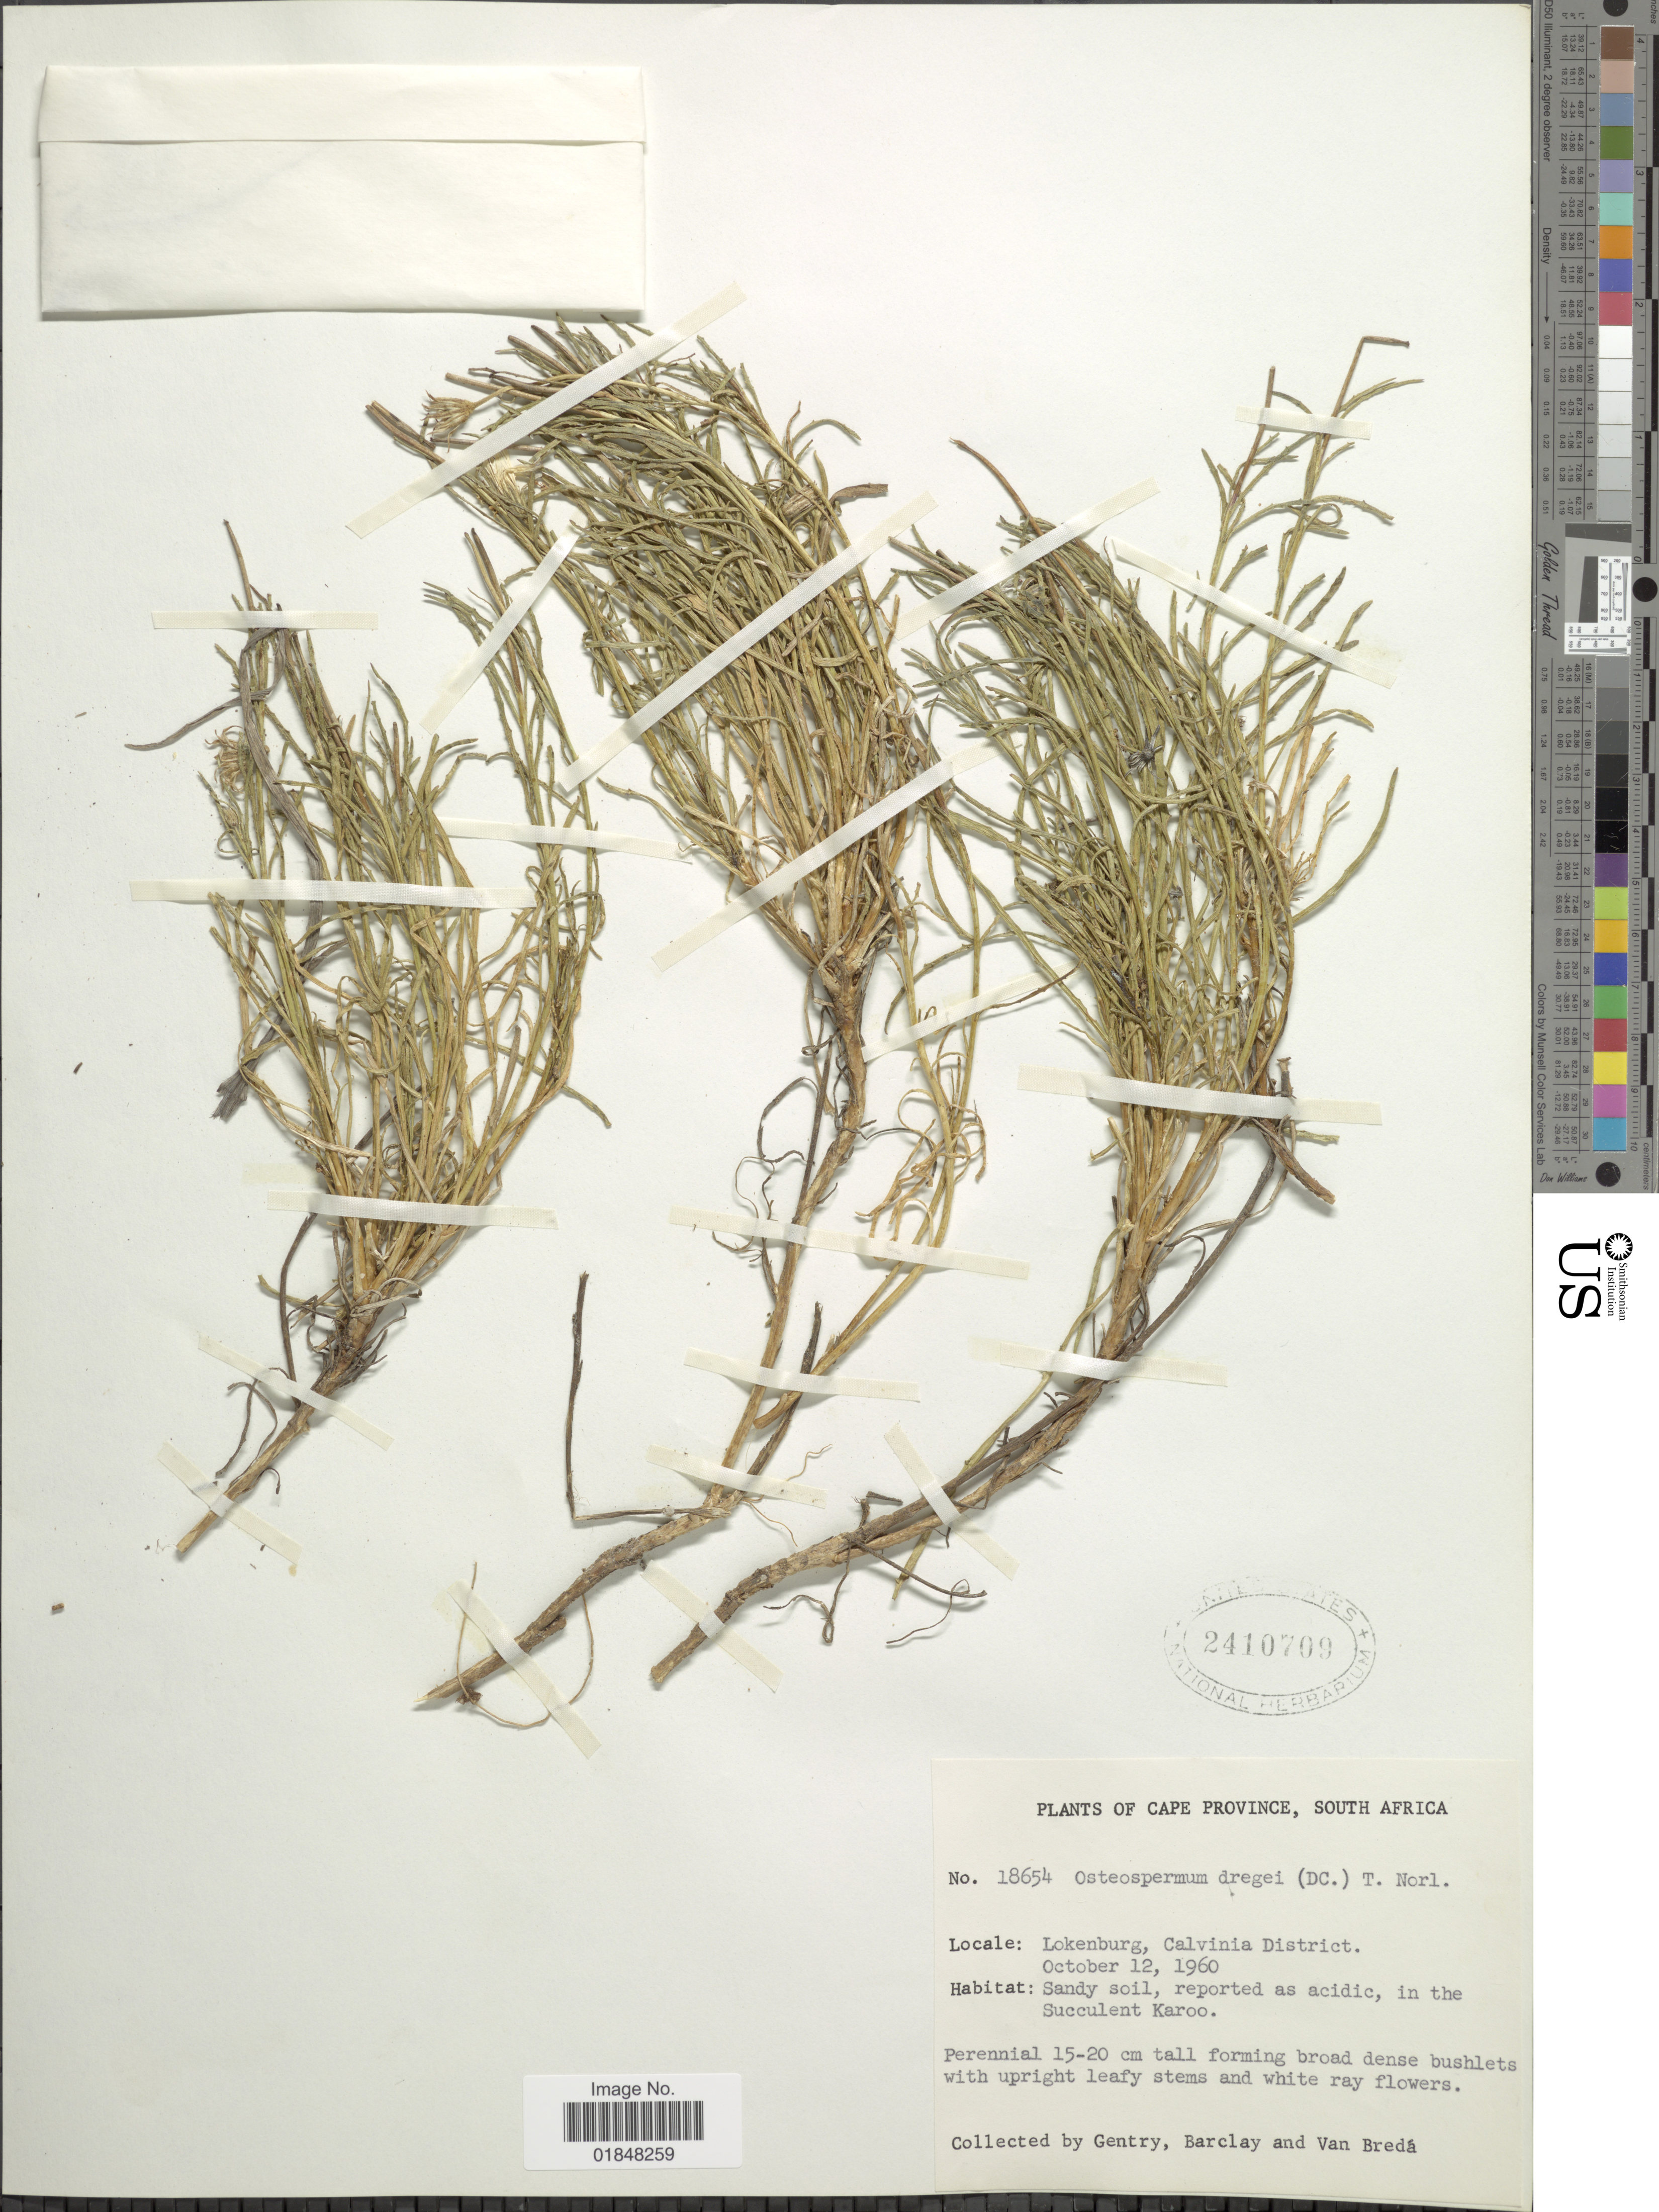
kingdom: Plantae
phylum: Tracheophyta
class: Magnoliopsida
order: Asterales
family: Asteraceae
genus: Osteospermum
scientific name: Osteospermum dregei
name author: (DC.) Norl.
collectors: Gentry, --, -- Barclay & P. Van Breda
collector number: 18654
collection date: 1960-10-12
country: South Africa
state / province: Northern Cape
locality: Lokenburg, Calvania District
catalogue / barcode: US 2410709